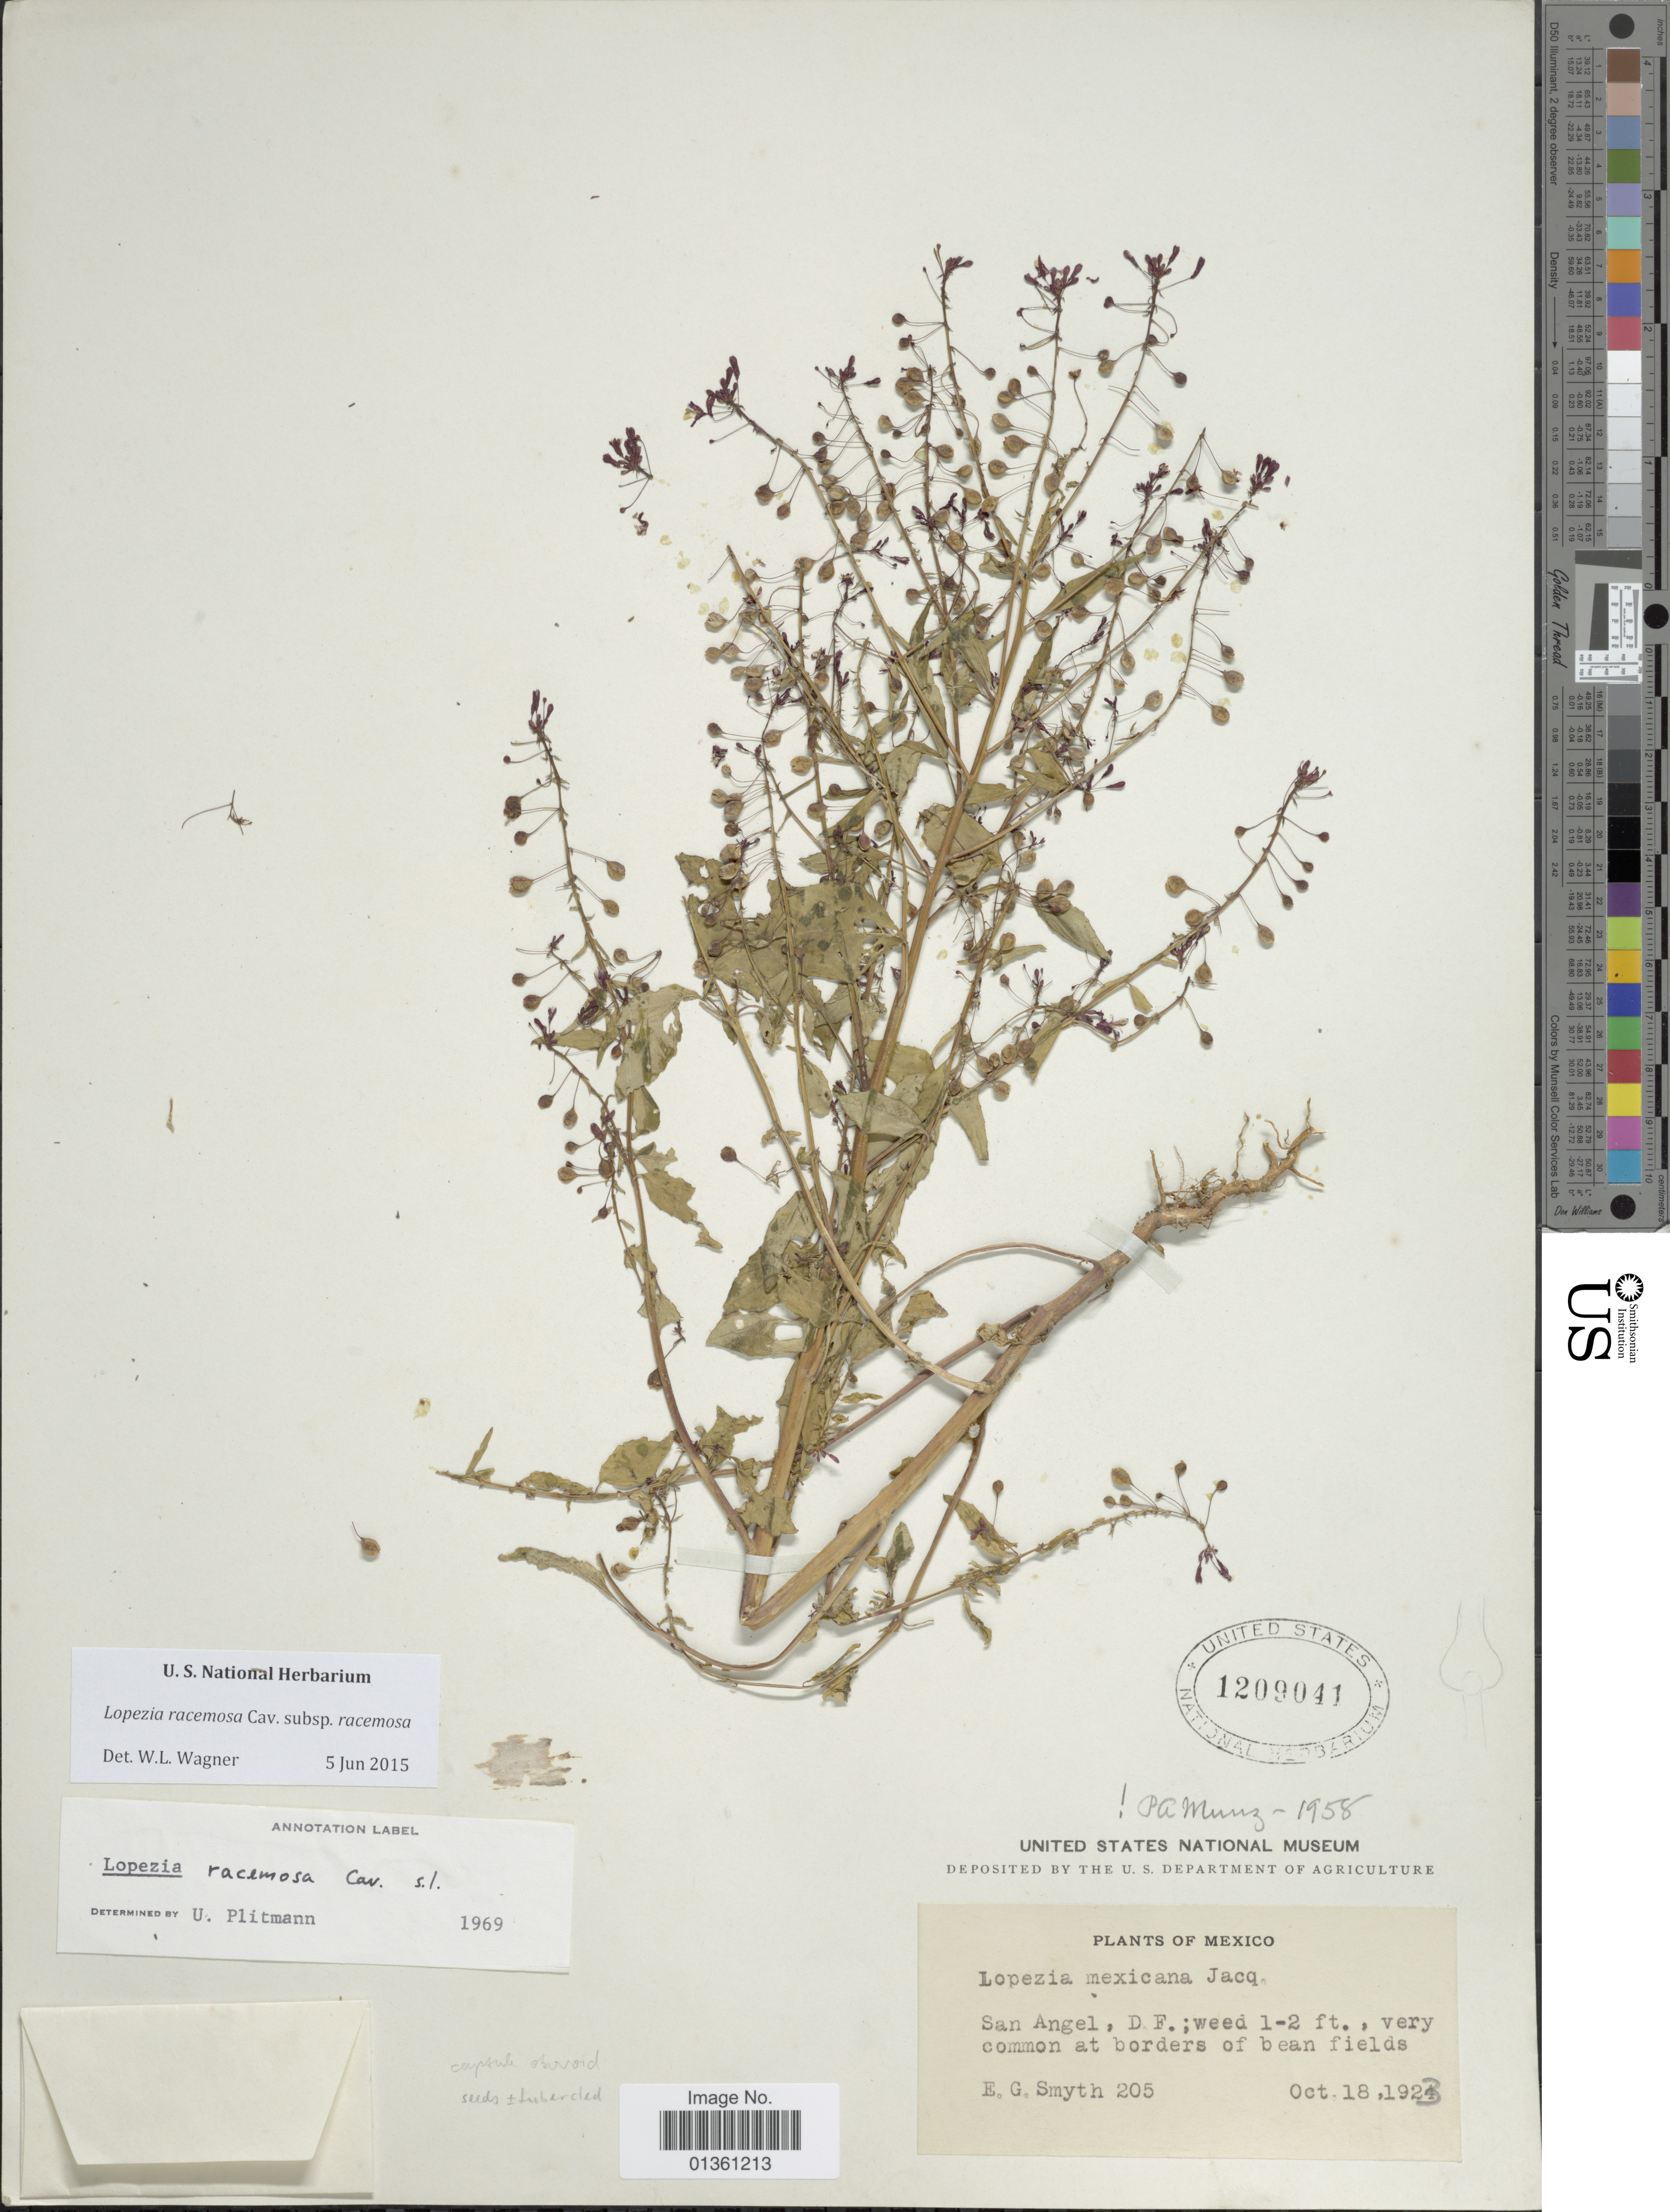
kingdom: Plantae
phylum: Tracheophyta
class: Magnoliopsida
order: Myrtales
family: Onagraceae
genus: Lopezia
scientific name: Lopezia racemosa subsp. racemosa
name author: Cav.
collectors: E. Smyth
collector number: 205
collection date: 1923-10-18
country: Mexico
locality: San Angel, D.F.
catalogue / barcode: US 1209041